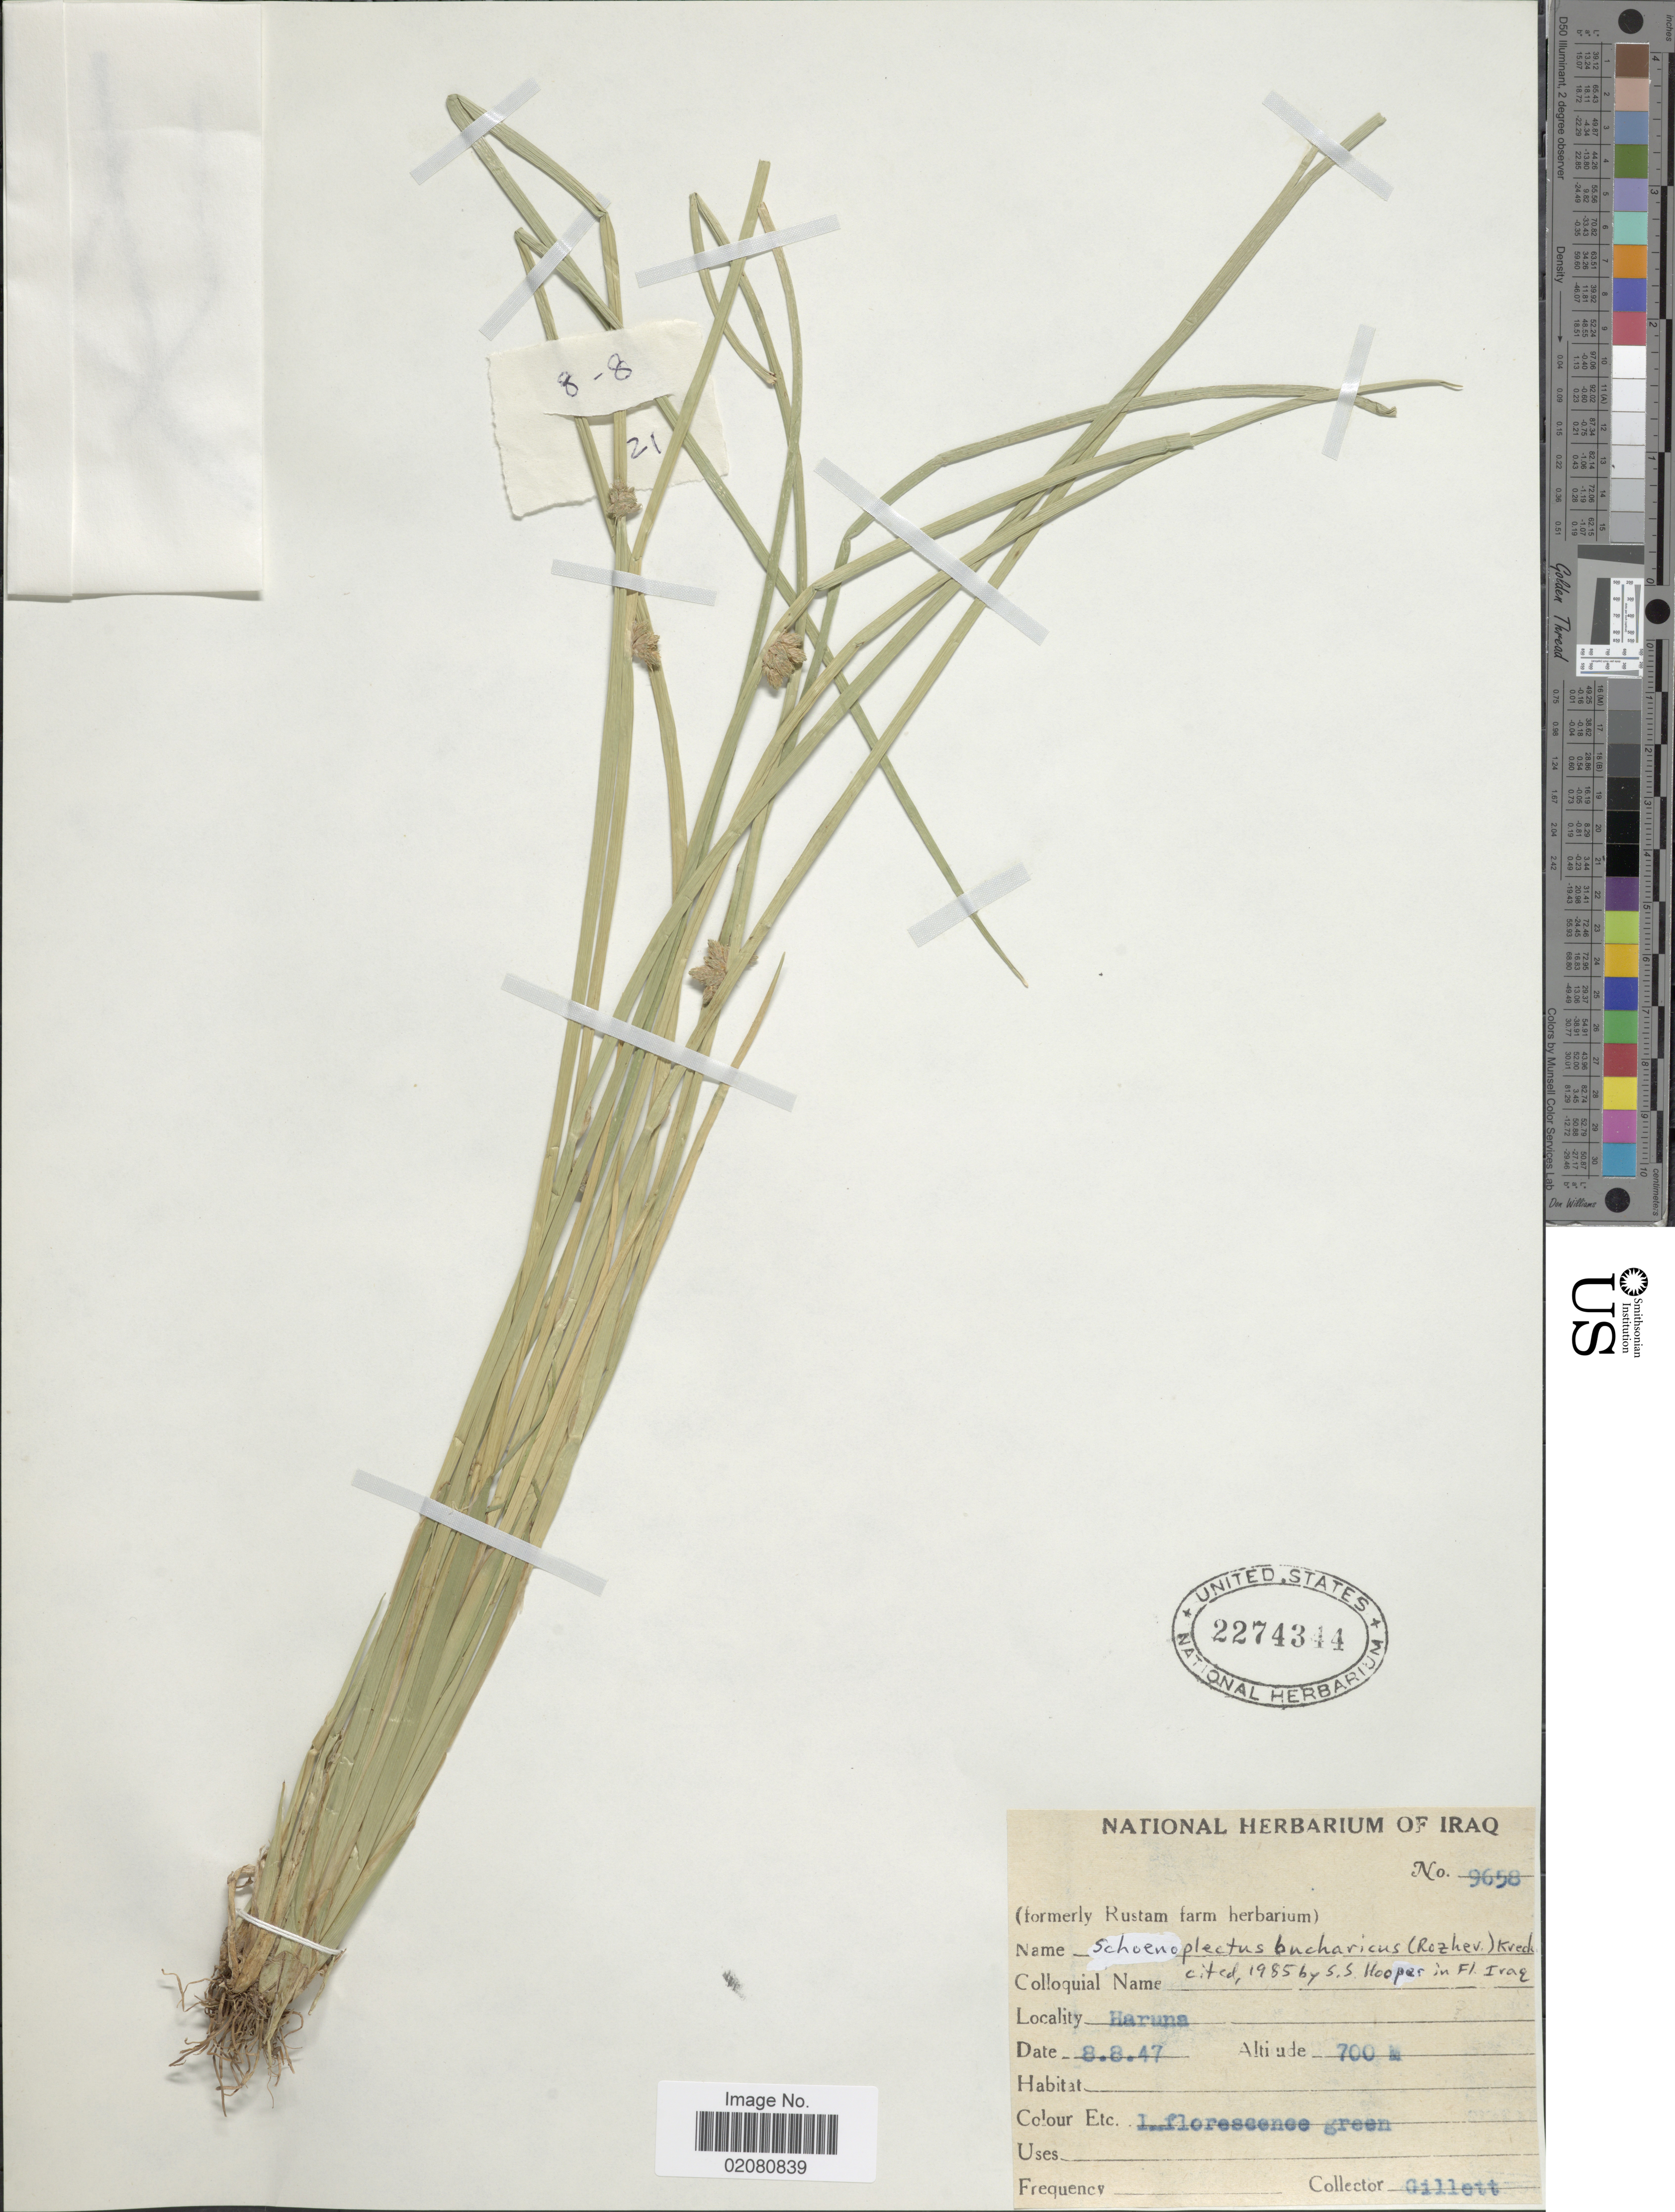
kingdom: Plantae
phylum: Tracheophyta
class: Liliopsida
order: Poales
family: Cyperaceae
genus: Schoenoplectus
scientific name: Schoenoplectus bucharicus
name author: (Roshev.) Grossh.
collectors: Gillett, --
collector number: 9658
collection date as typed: Transcribed d/m/y: 8/8/47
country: Iraq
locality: Haruna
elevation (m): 700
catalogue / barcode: US 2274344